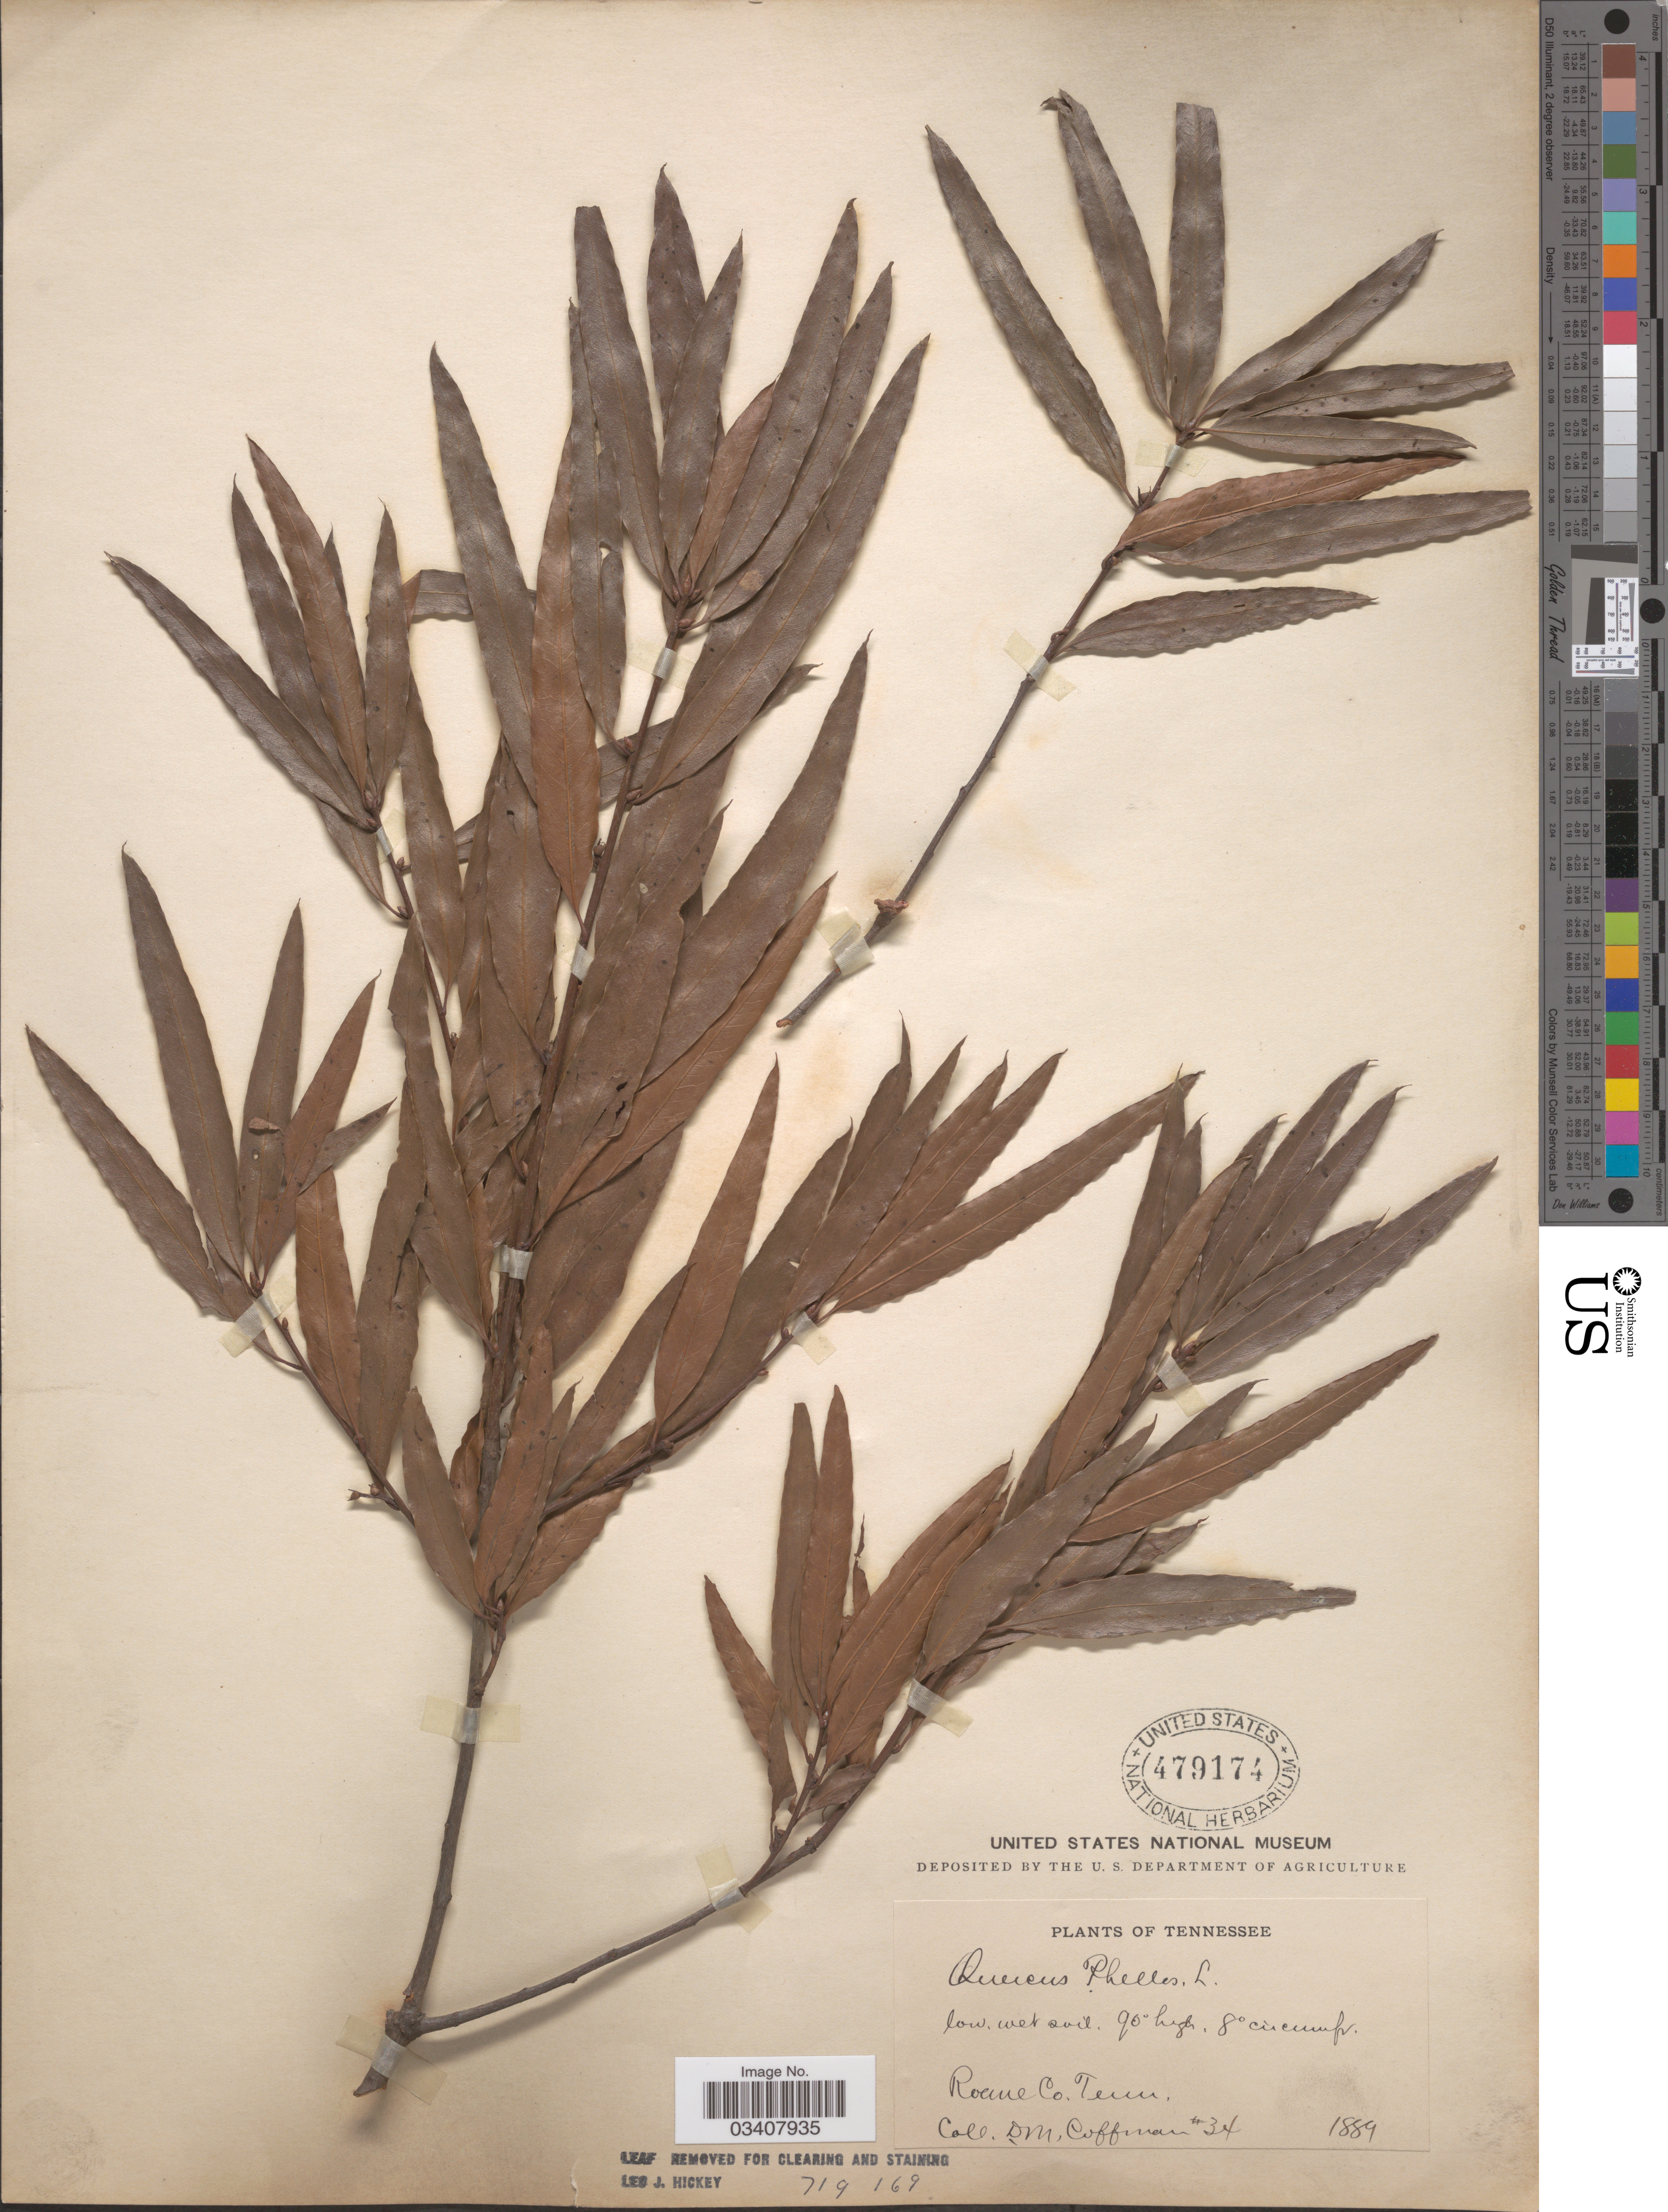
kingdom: Plantae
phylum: Tracheophyta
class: Magnoliopsida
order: Fagales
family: Fagaceae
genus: Quercus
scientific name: Quercus phellos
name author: L.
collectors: D. M. Coffman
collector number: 34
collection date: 1889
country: United States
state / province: Tennessee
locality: Roane Co.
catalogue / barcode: US 479174